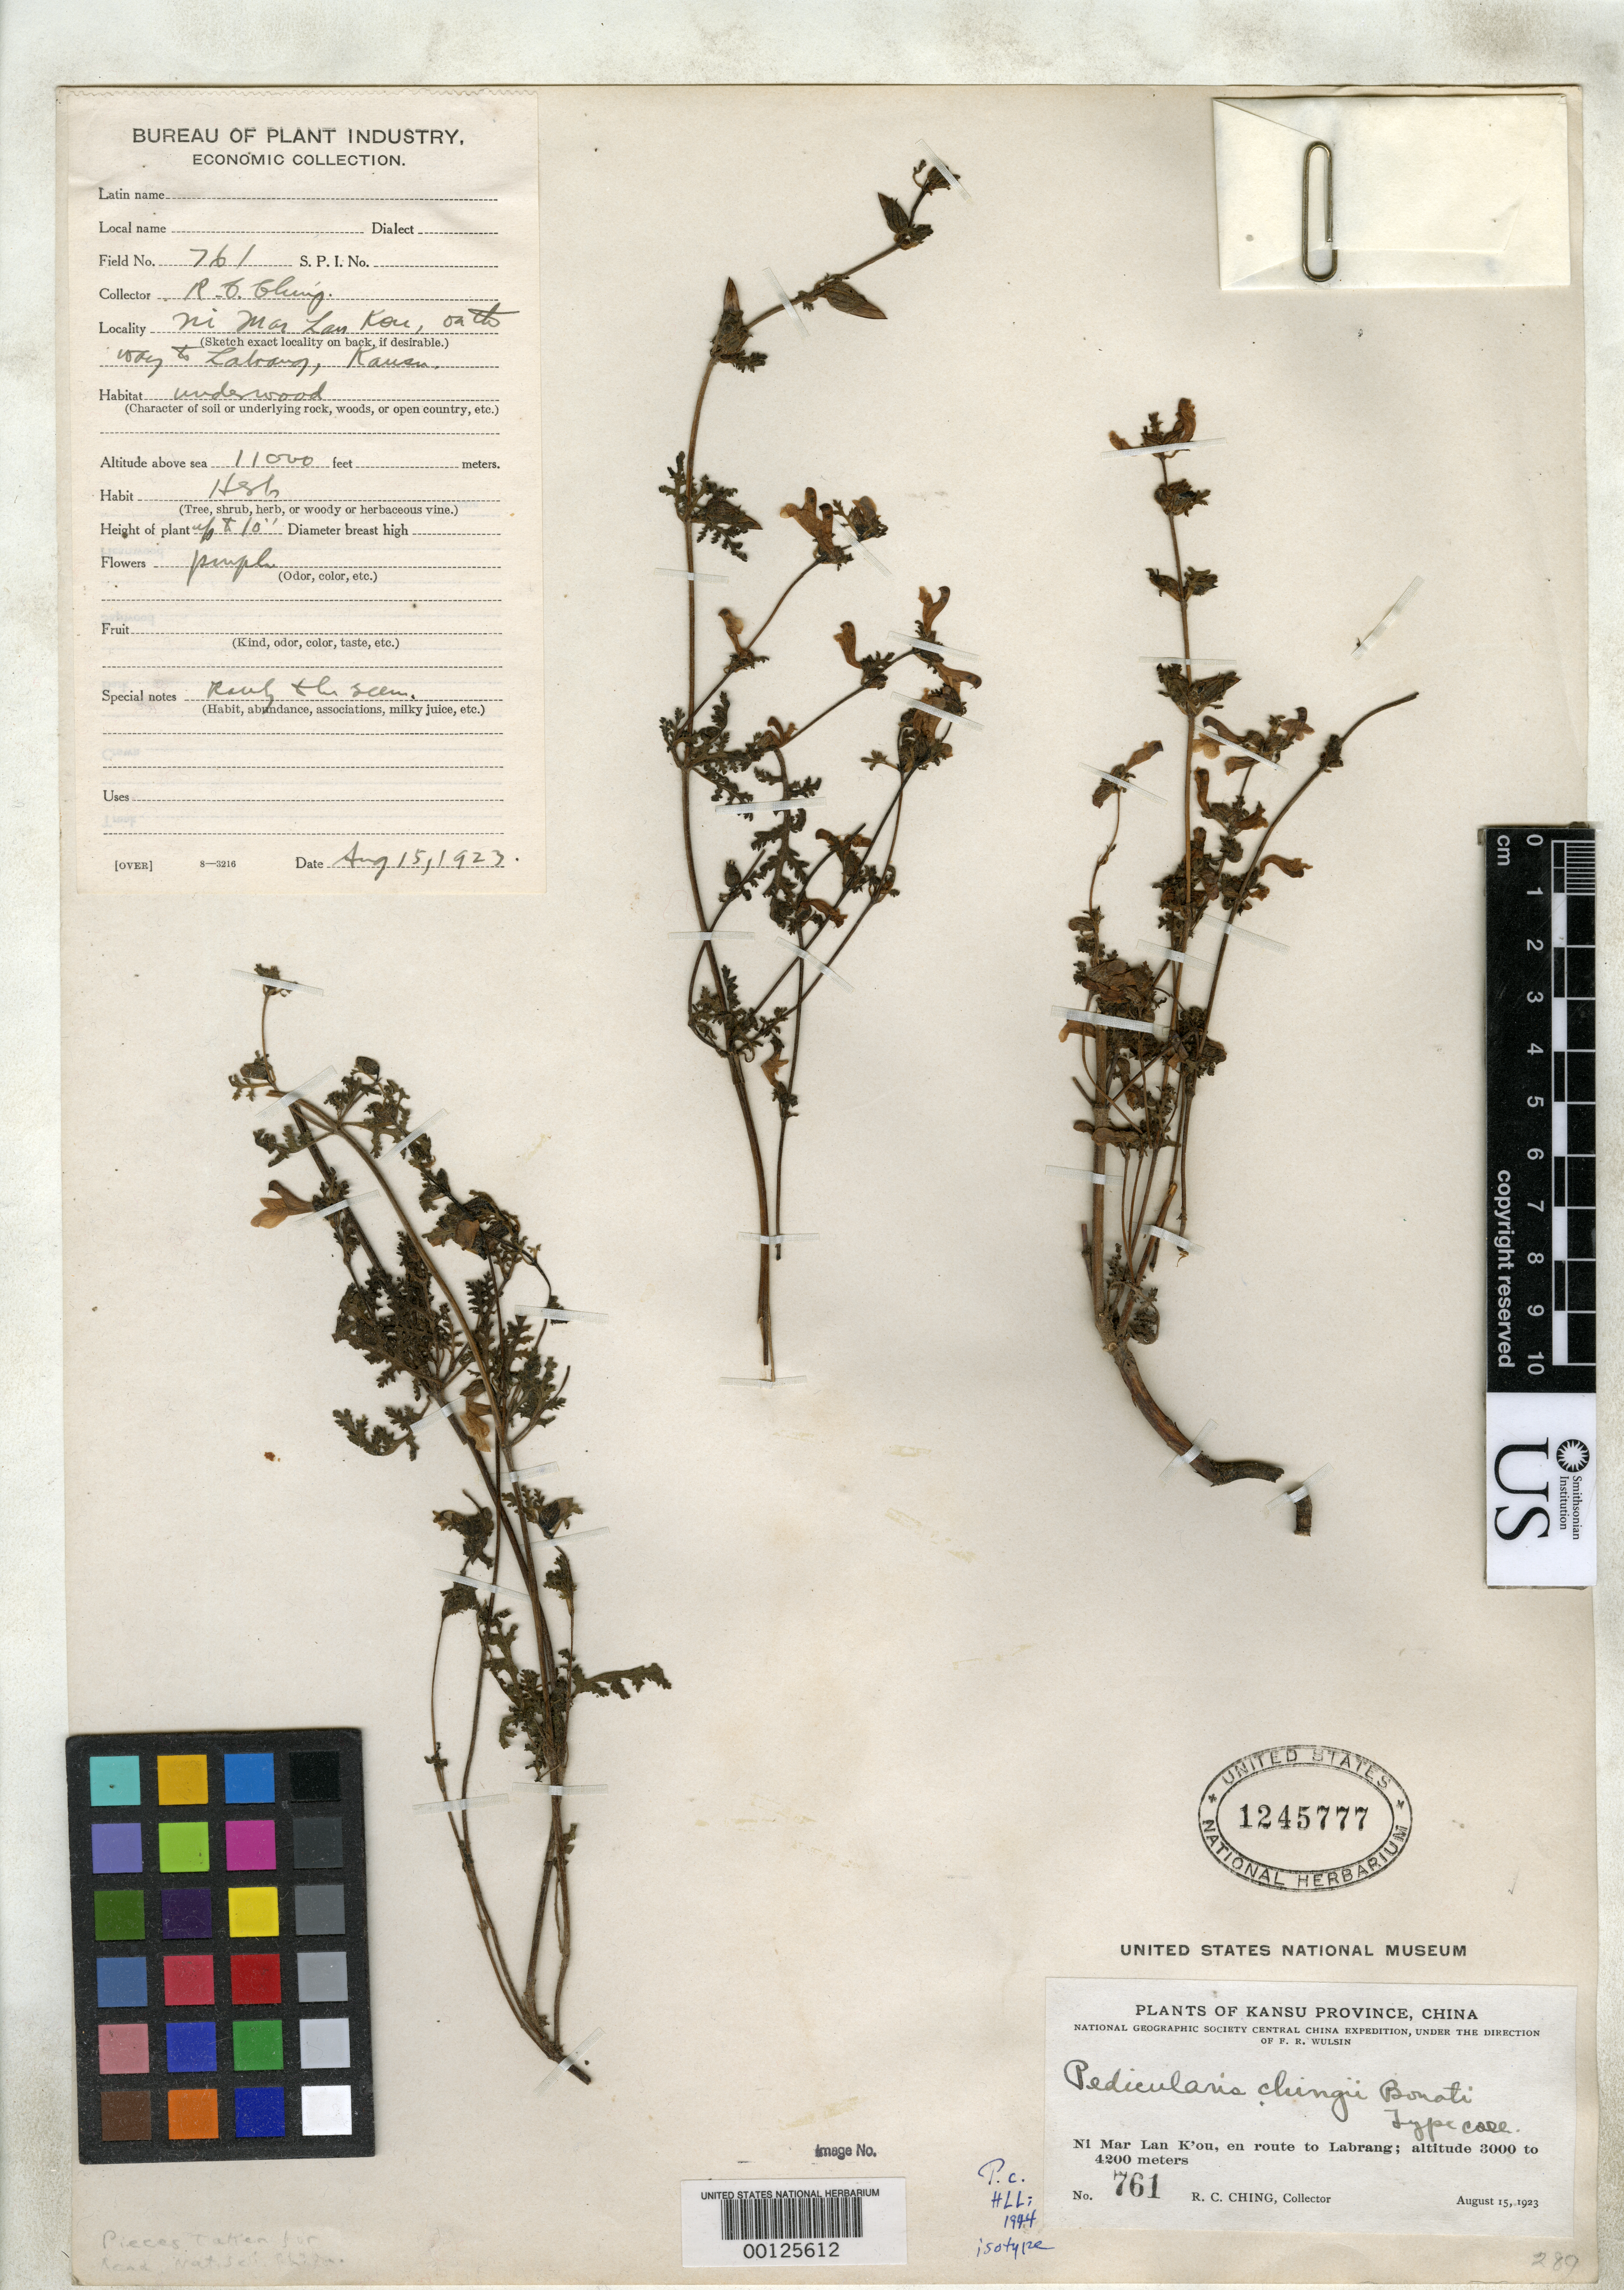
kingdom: Plantae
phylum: Tracheophyta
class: Magnoliopsida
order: Lamiales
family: Orobanchaceae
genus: Pedicularis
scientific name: Pedicularis chingii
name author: Bonati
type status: Isotype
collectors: R. C. Ching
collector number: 761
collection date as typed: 15 Aug 1923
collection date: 1923-08-15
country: China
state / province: Gansu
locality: Ni Mar Lan Kon.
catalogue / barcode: US 1245777